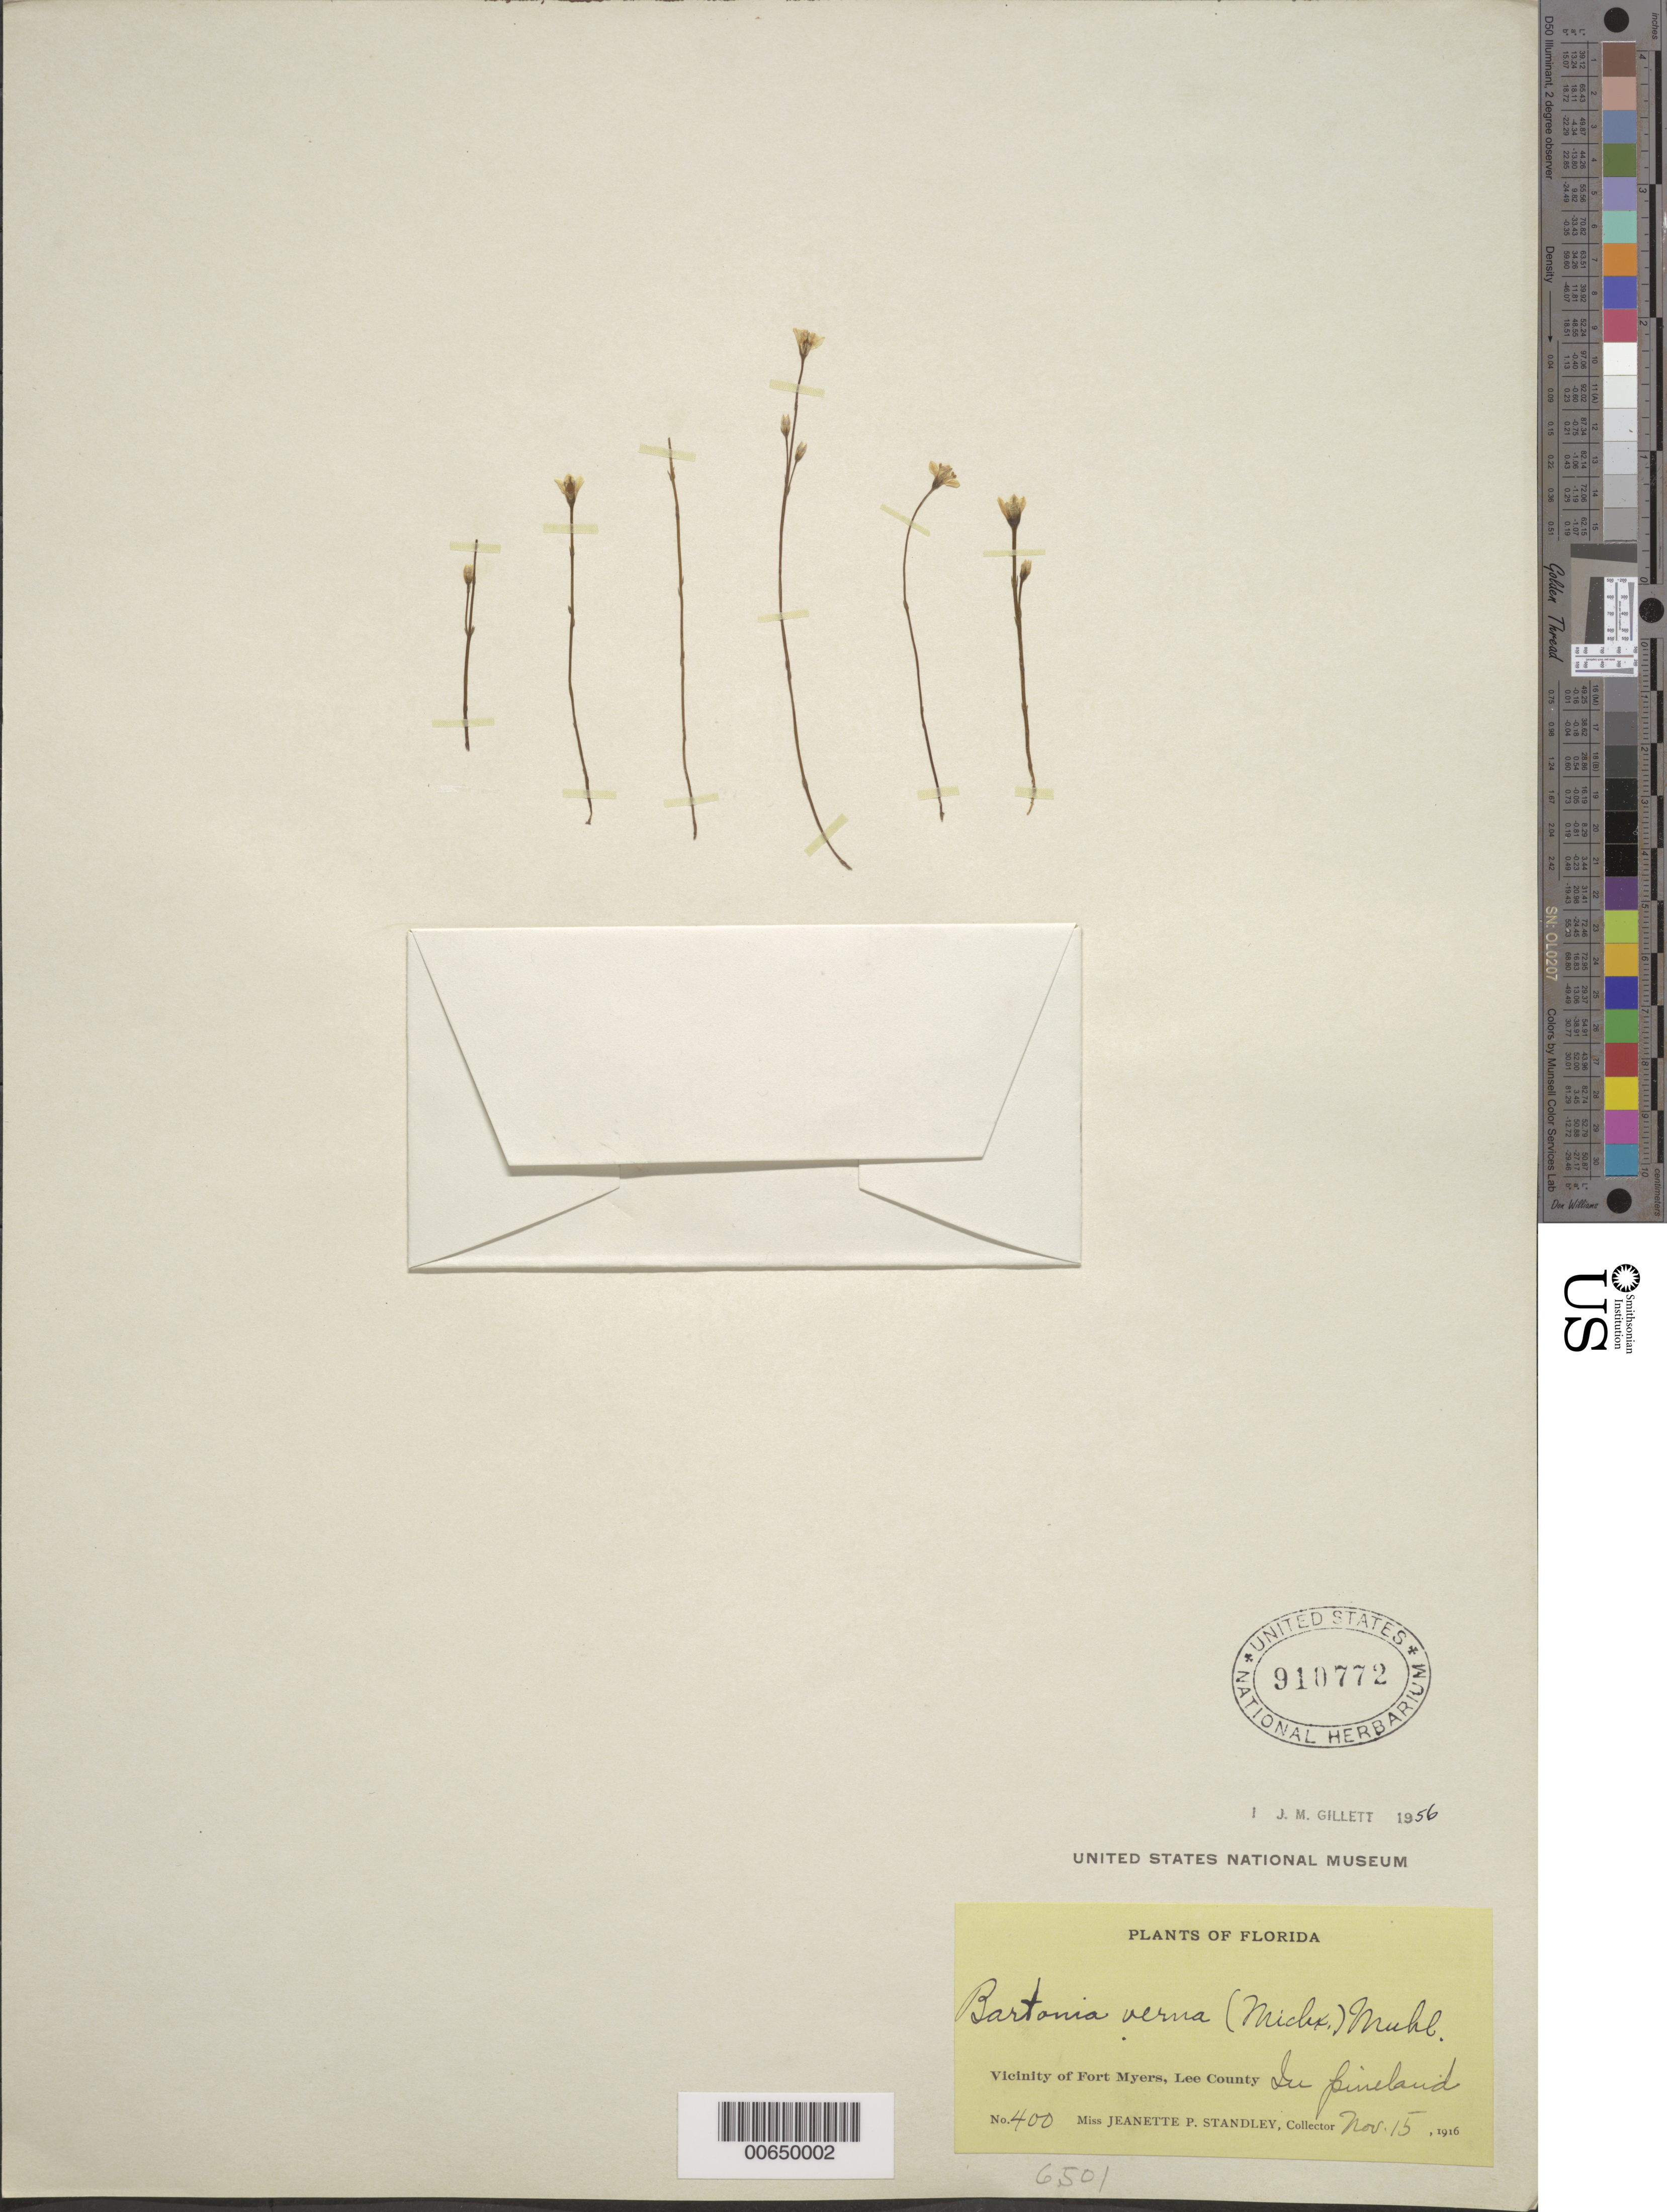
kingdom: Plantae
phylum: Tracheophyta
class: Magnoliopsida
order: Gentianales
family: Gentianaceae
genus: Bartonia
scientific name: Bartonia verna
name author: Muhl. ex A. Gray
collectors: J. P. Standley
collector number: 400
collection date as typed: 15 Nov 1916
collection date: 1916-11-15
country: United States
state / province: Florida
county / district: Lee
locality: Vicinity of Fort Myers.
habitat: In pineland.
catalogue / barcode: US 910772